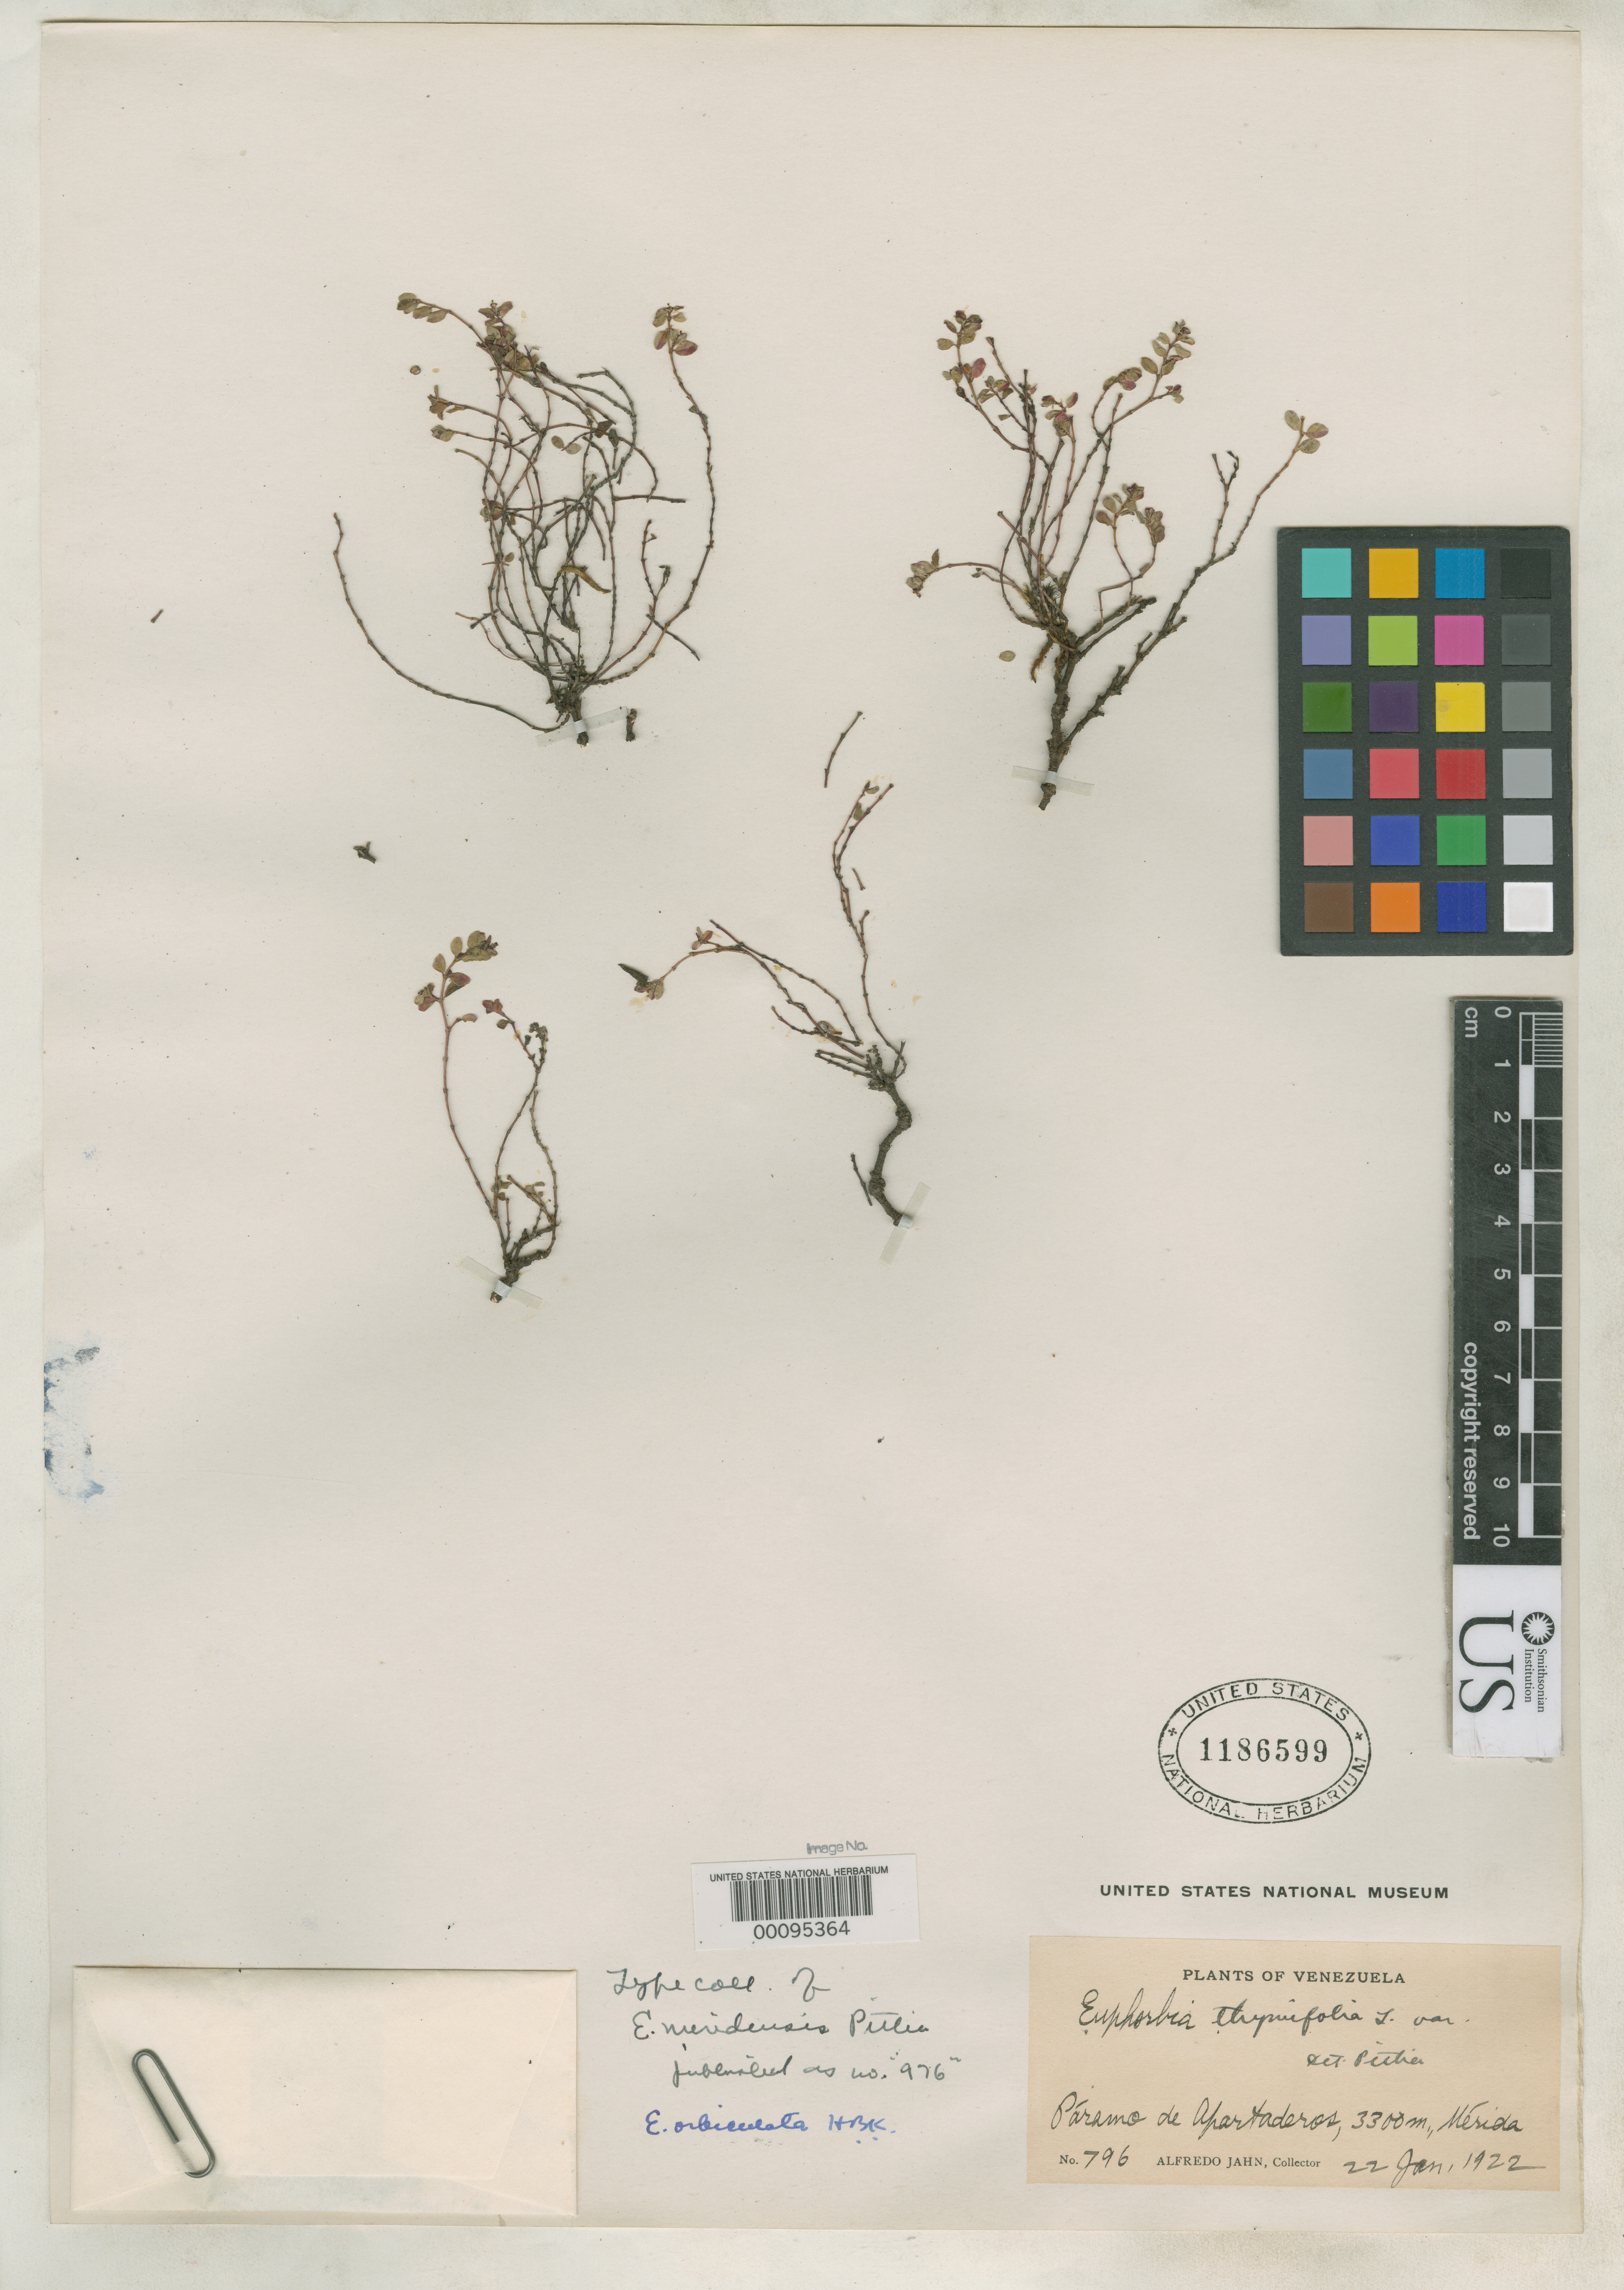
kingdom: Plantae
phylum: Tracheophyta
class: Magnoliopsida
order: Malpighiales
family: Euphorbiaceae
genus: Euphorbia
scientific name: Euphorbia meridensis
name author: Pittier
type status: Type Collection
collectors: A. Jahn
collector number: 796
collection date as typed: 22 Jan 1922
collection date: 1922-01-22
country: Venezuela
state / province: Mérida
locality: Paramos de Los Apartederos.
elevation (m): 3300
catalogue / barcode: US 1186599